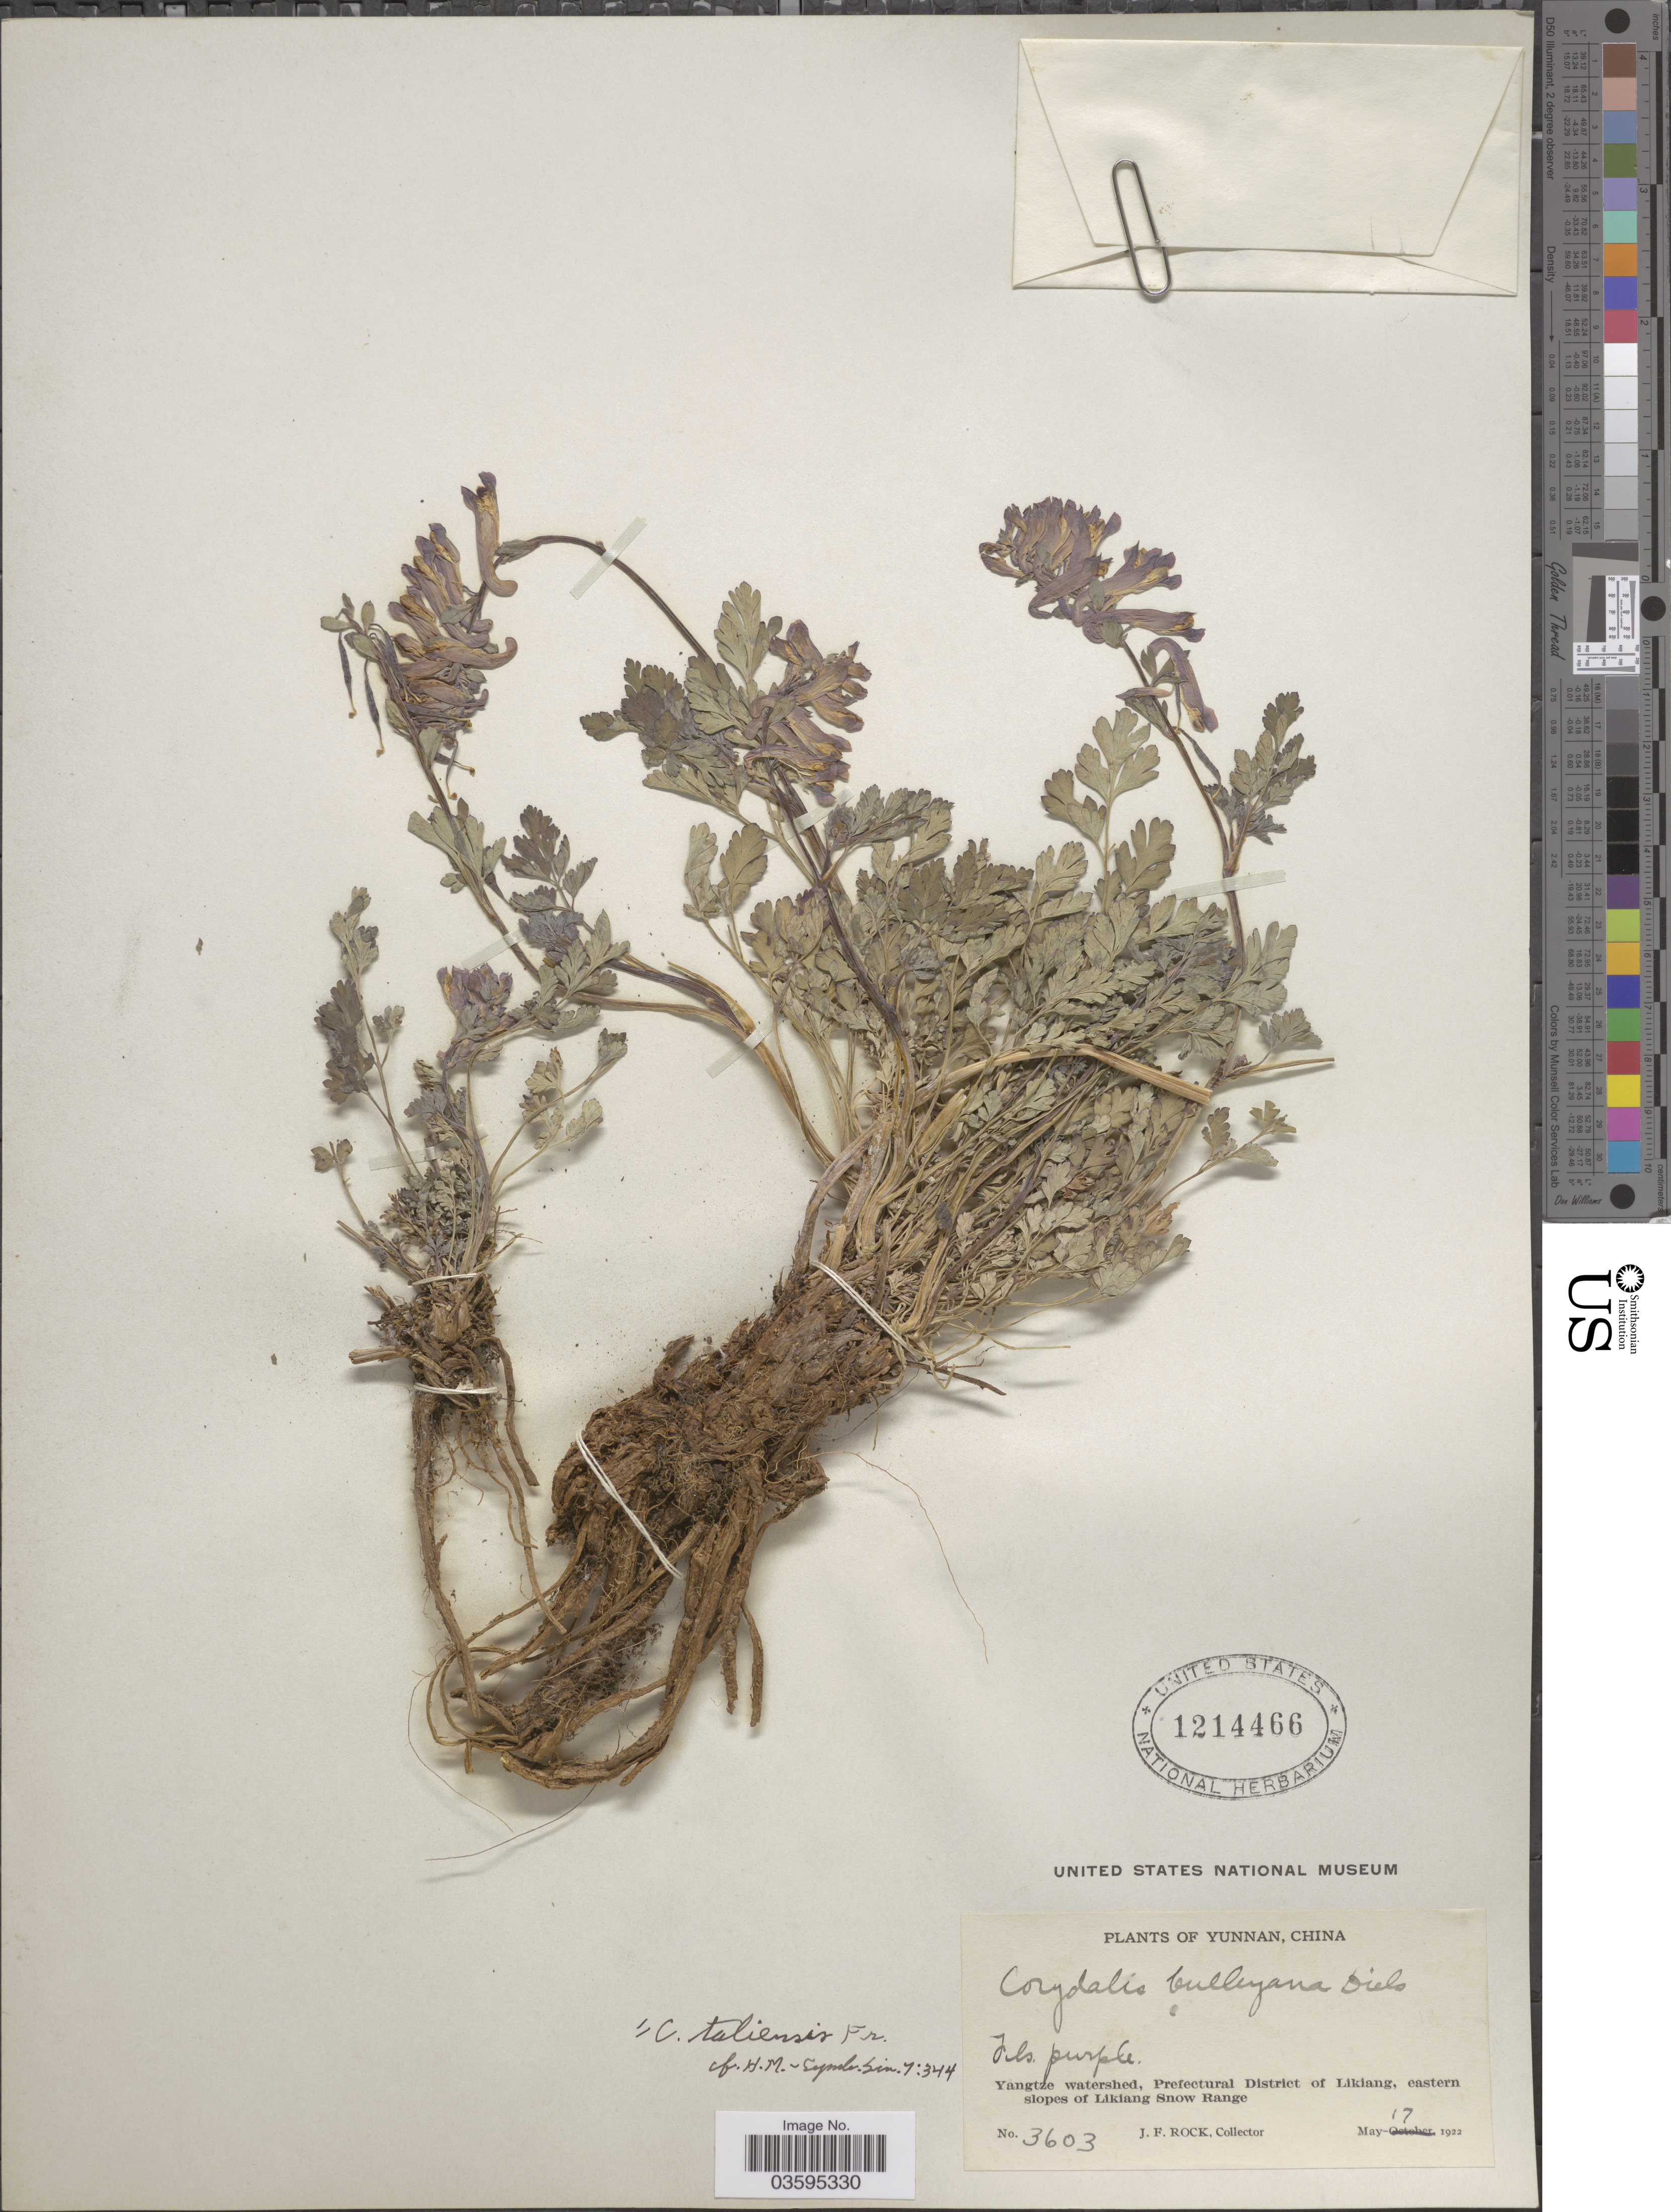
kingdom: Plantae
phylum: Tracheophyta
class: Magnoliopsida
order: Ranunculales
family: Papaveraceae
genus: Corydalis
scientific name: Corydalis taliensis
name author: Franch.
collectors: J. Rock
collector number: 3603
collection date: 1922-05-17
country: China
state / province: Yunnan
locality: Yangtze watershed, Prefectural District of Likiang, eastern slopes of Likiang Snow Range.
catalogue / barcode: US 1214466